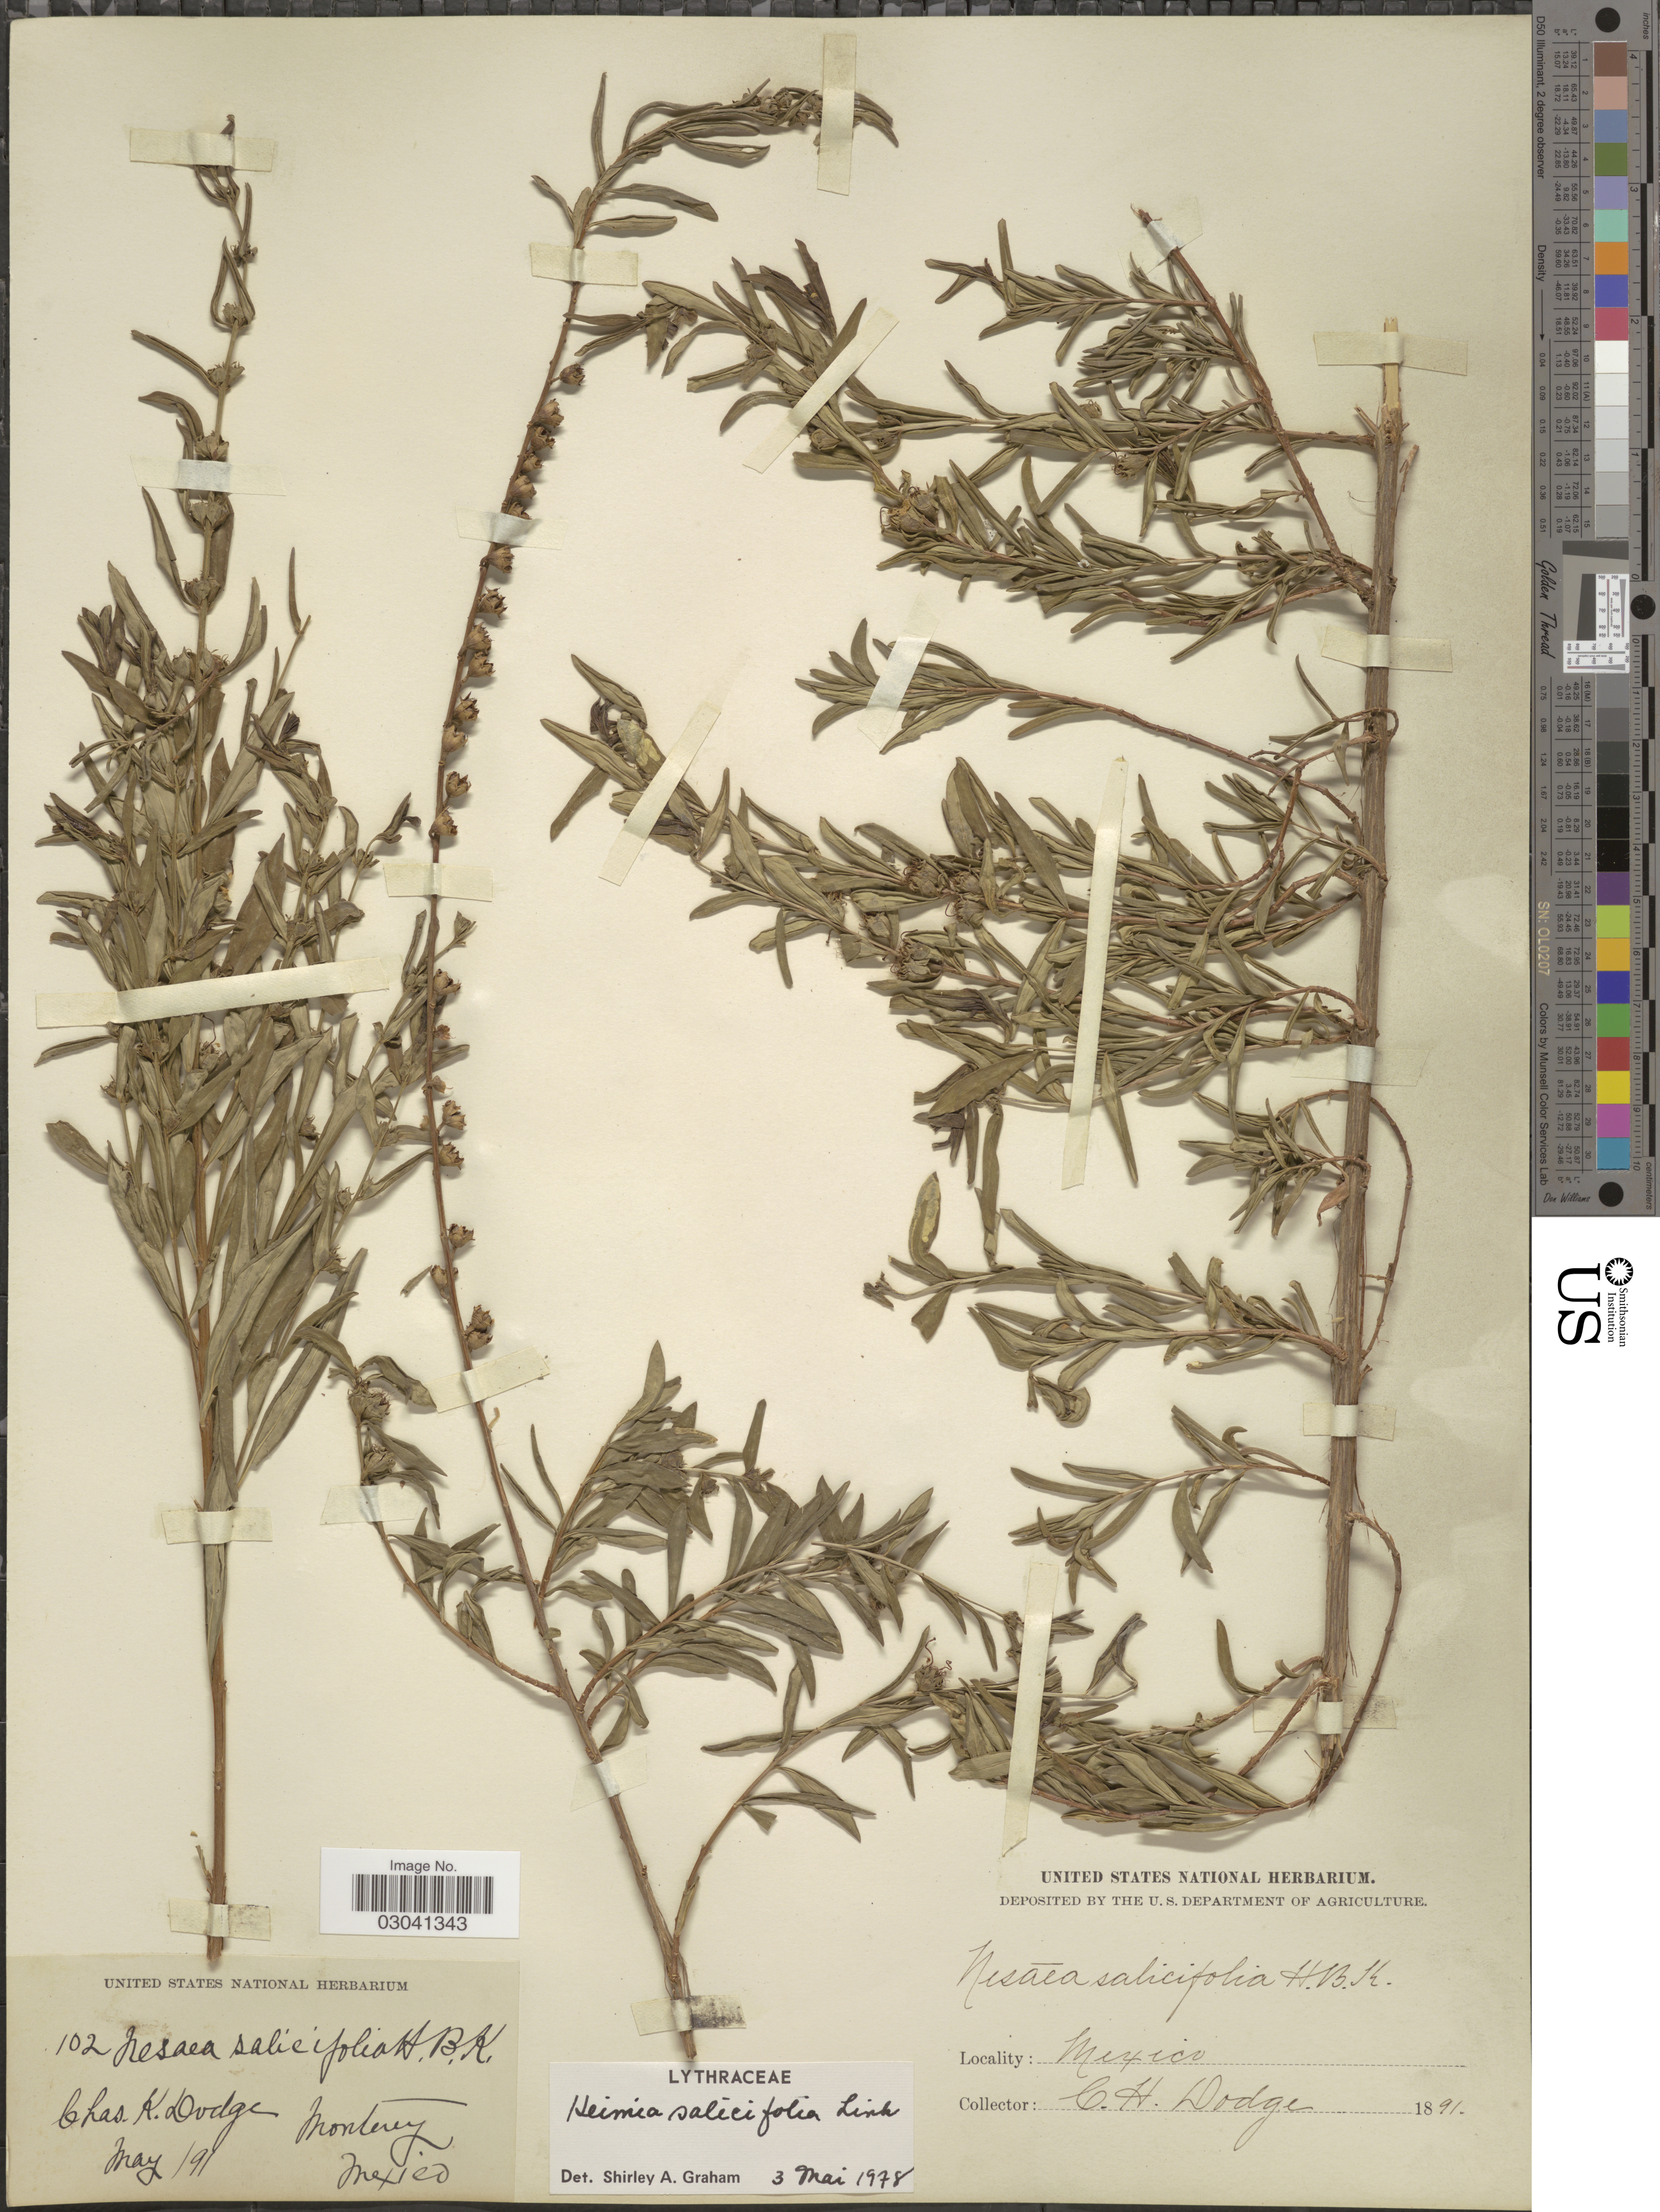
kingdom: Plantae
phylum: Tracheophyta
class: Magnoliopsida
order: Myrtales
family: Lythraceae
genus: Heimia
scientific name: Heimia salicifolia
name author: Link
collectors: C. Dodge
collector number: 102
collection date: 1891-05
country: Mexico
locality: Monterey.